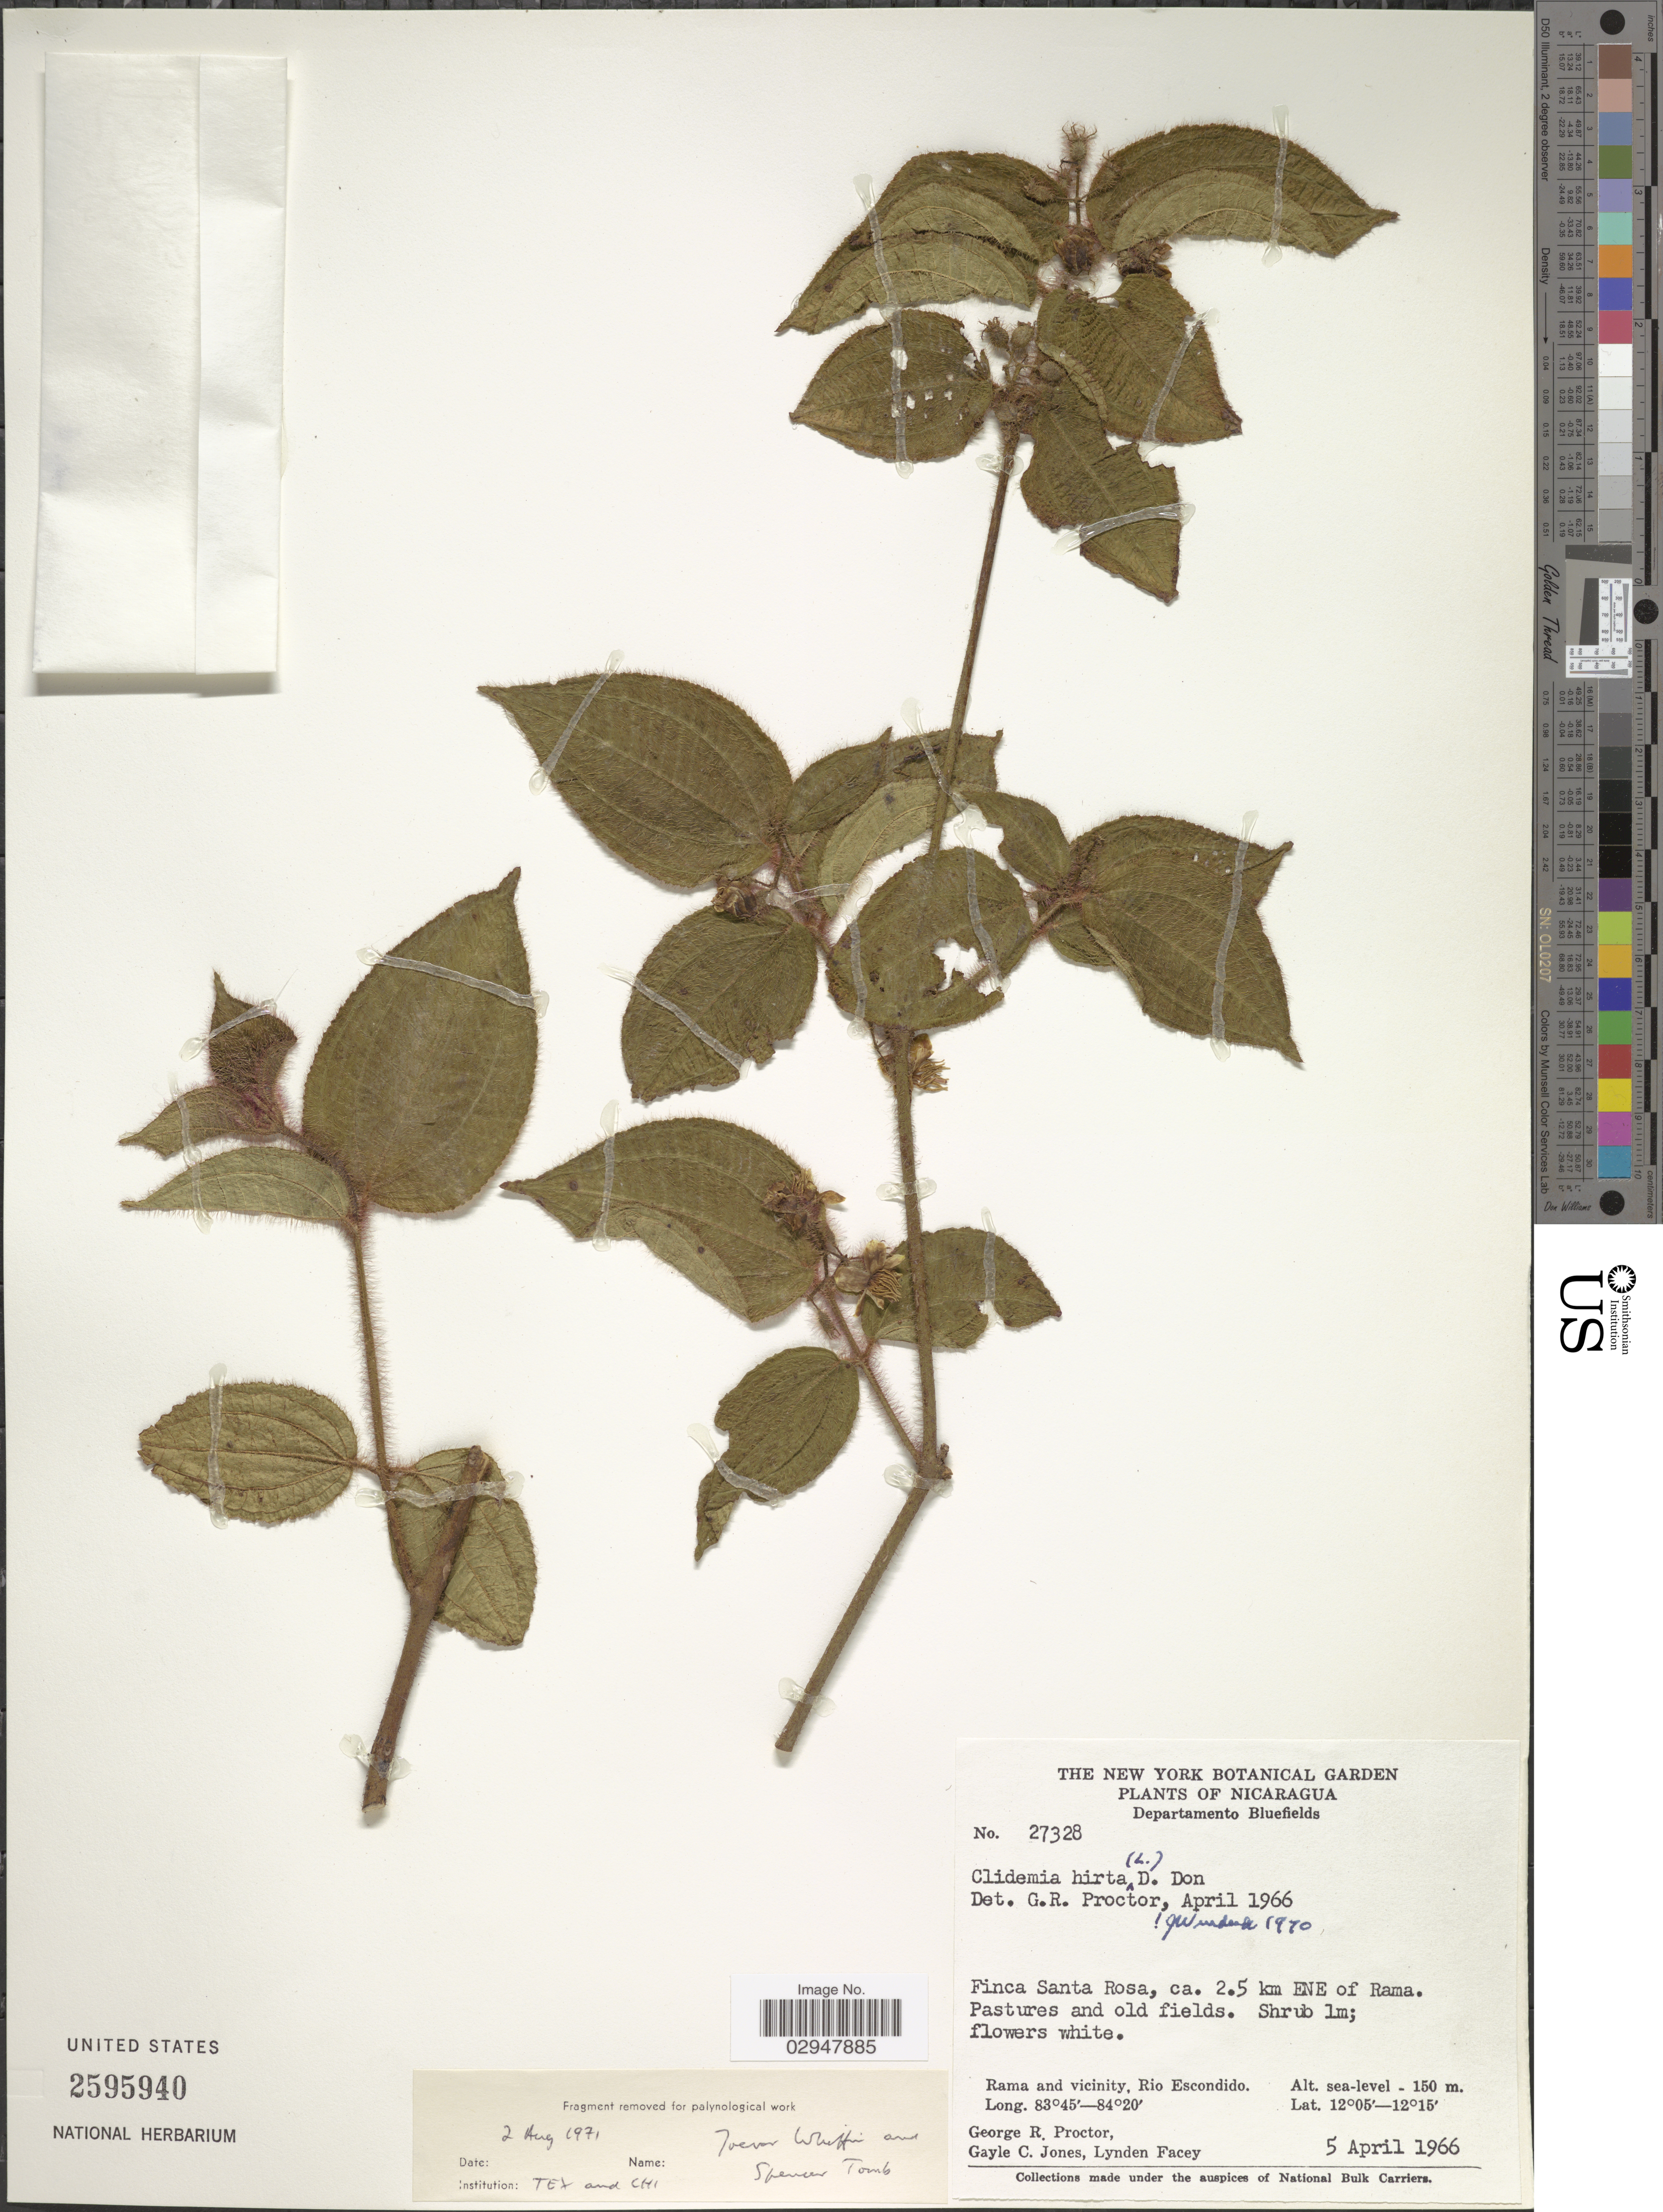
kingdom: Plantae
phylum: Tracheophyta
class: Magnoliopsida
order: Myrtales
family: Melastomataceae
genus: Miconia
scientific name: Miconia hirta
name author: Cogn.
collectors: G. R. Proctor, G. C. Jones & L. Facey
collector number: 27328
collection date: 1966-04-05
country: Nicaragua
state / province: Atlantico Sur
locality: Departamento Bluefields, Finca Santa Rosa, ca. 2.5 km ENE of Rama, Rama and vicinity, Rio Escondido.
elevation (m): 0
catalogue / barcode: US 2595940